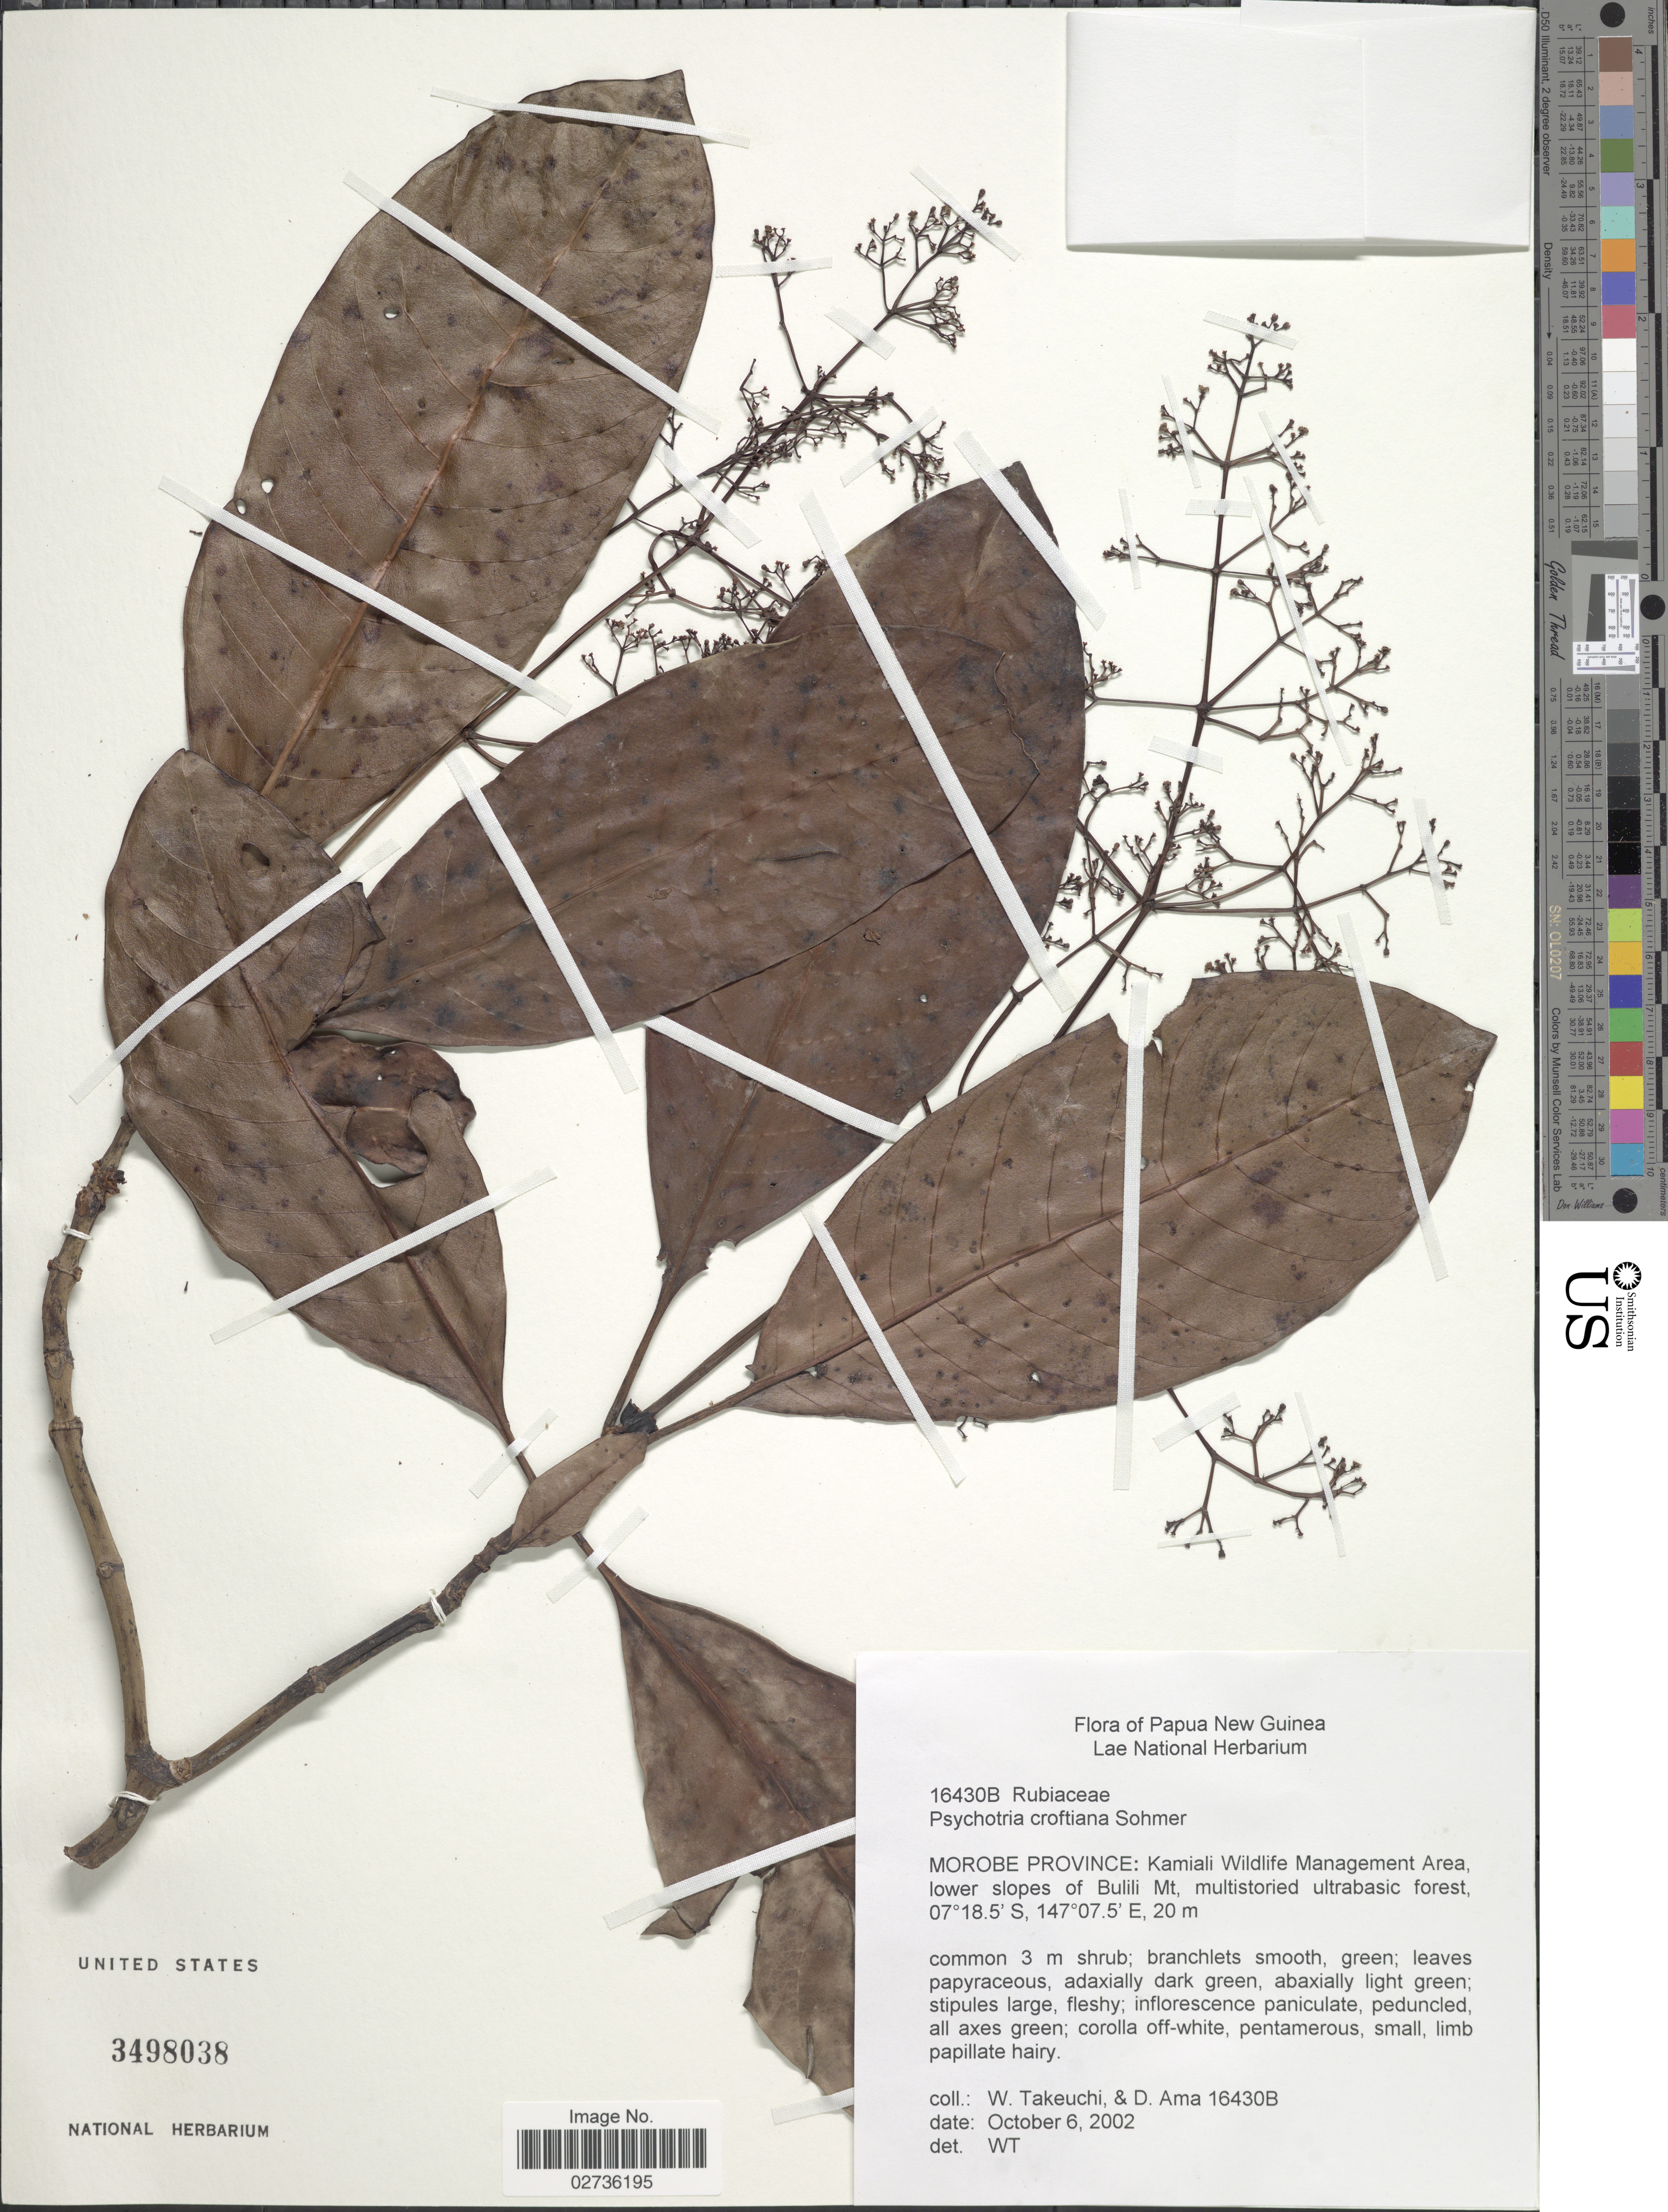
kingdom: Plantae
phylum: Tracheophyta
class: Magnoliopsida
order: Gentianales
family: Rubiaceae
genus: Psychotria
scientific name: Psychotria croftiana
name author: Sohmer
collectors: W. Takeuchi & D. Ama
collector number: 16430B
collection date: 2002-10-06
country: Papua New Guinea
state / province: Morobe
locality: Kamiali Wildlife Management Area, lower slopes of Bulili Mt.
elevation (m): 20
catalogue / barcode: US 3498038